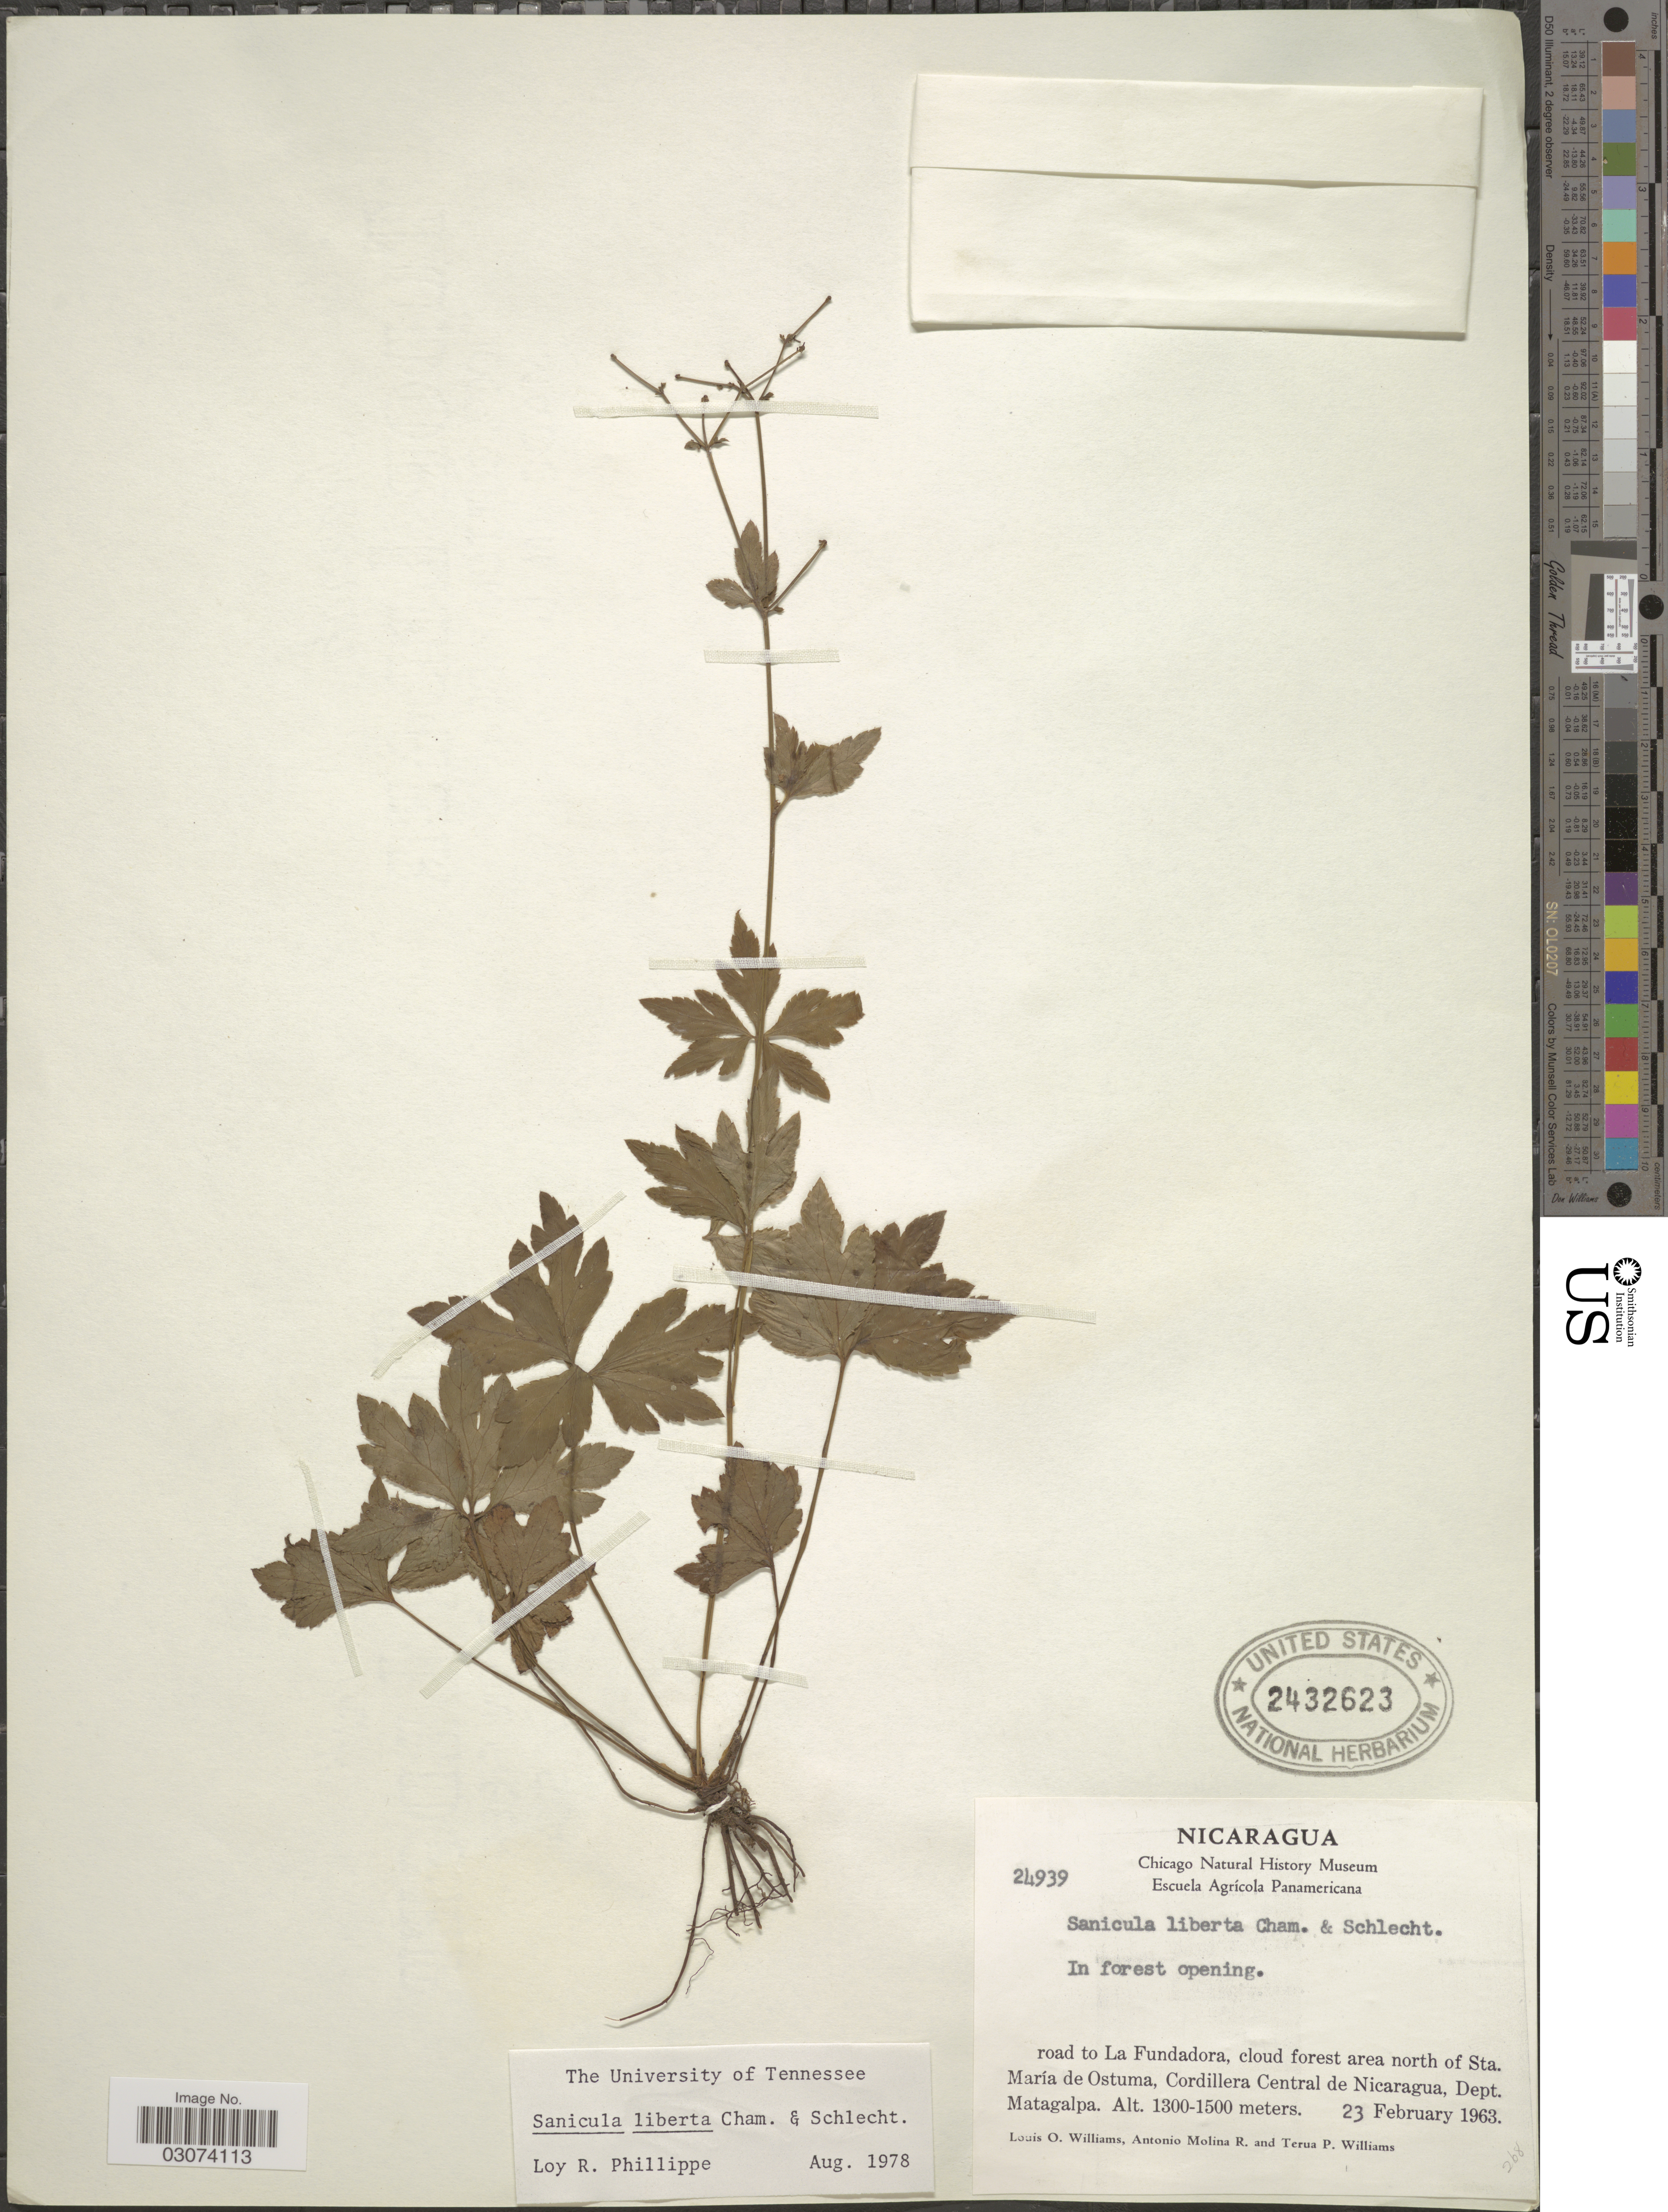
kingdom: Plantae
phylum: Tracheophyta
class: Magnoliopsida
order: Apiales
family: Apiaceae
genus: Sanicula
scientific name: Sanicula liberta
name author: Cham. & Schltdl.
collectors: L. O. Williams, A. Molina R. & T. Williams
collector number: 24939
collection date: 1963-02-23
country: Nicaragua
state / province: Matagalpa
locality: Road to La Fundadora, cloud forest area north of Sta. María de Ostuma, Cordillera Central de Nicaragua, Dept. Matagalpa.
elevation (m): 1300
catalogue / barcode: US 2432623